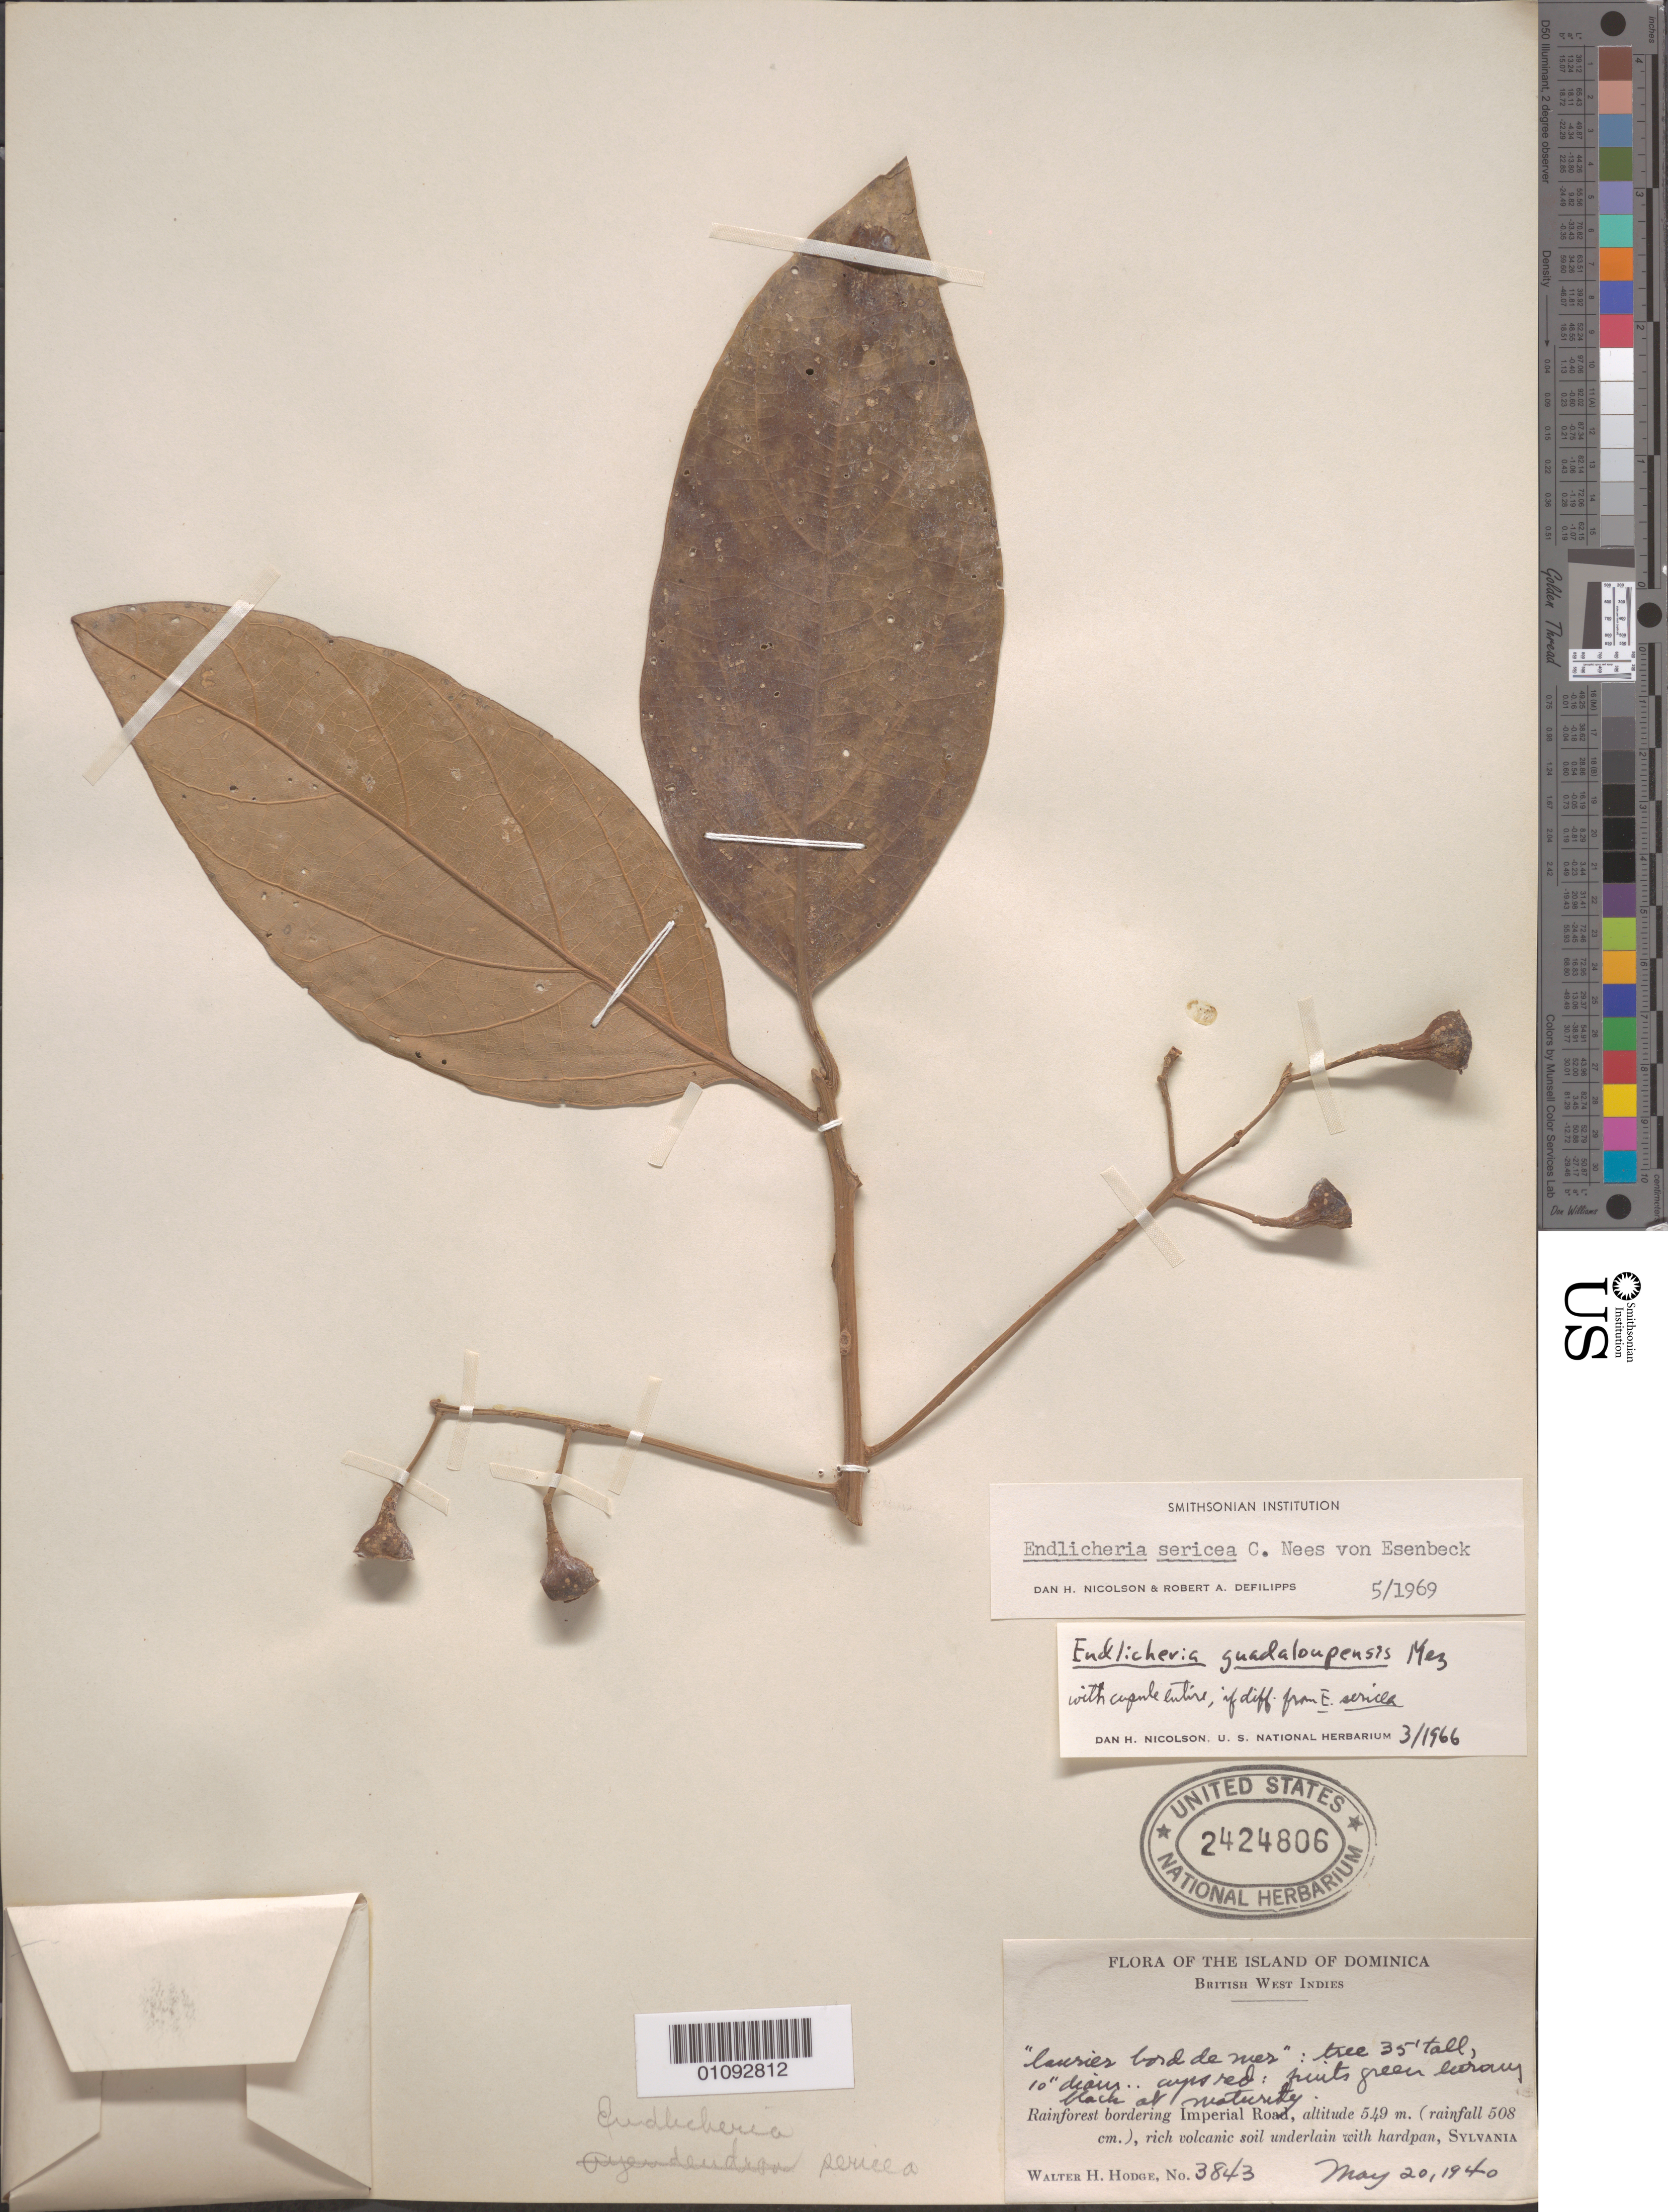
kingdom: Plantae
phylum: Tracheophyta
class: Magnoliopsida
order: Laurales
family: Lauraceae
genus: Endlicheria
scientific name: Endlicheria sericea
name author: Nees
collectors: W. Hodge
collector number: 3843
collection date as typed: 20 May 1940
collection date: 1940-05-20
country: Dominica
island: Dominica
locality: Rainforest bordering Imperial Road.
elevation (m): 549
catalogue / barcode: US 2424806